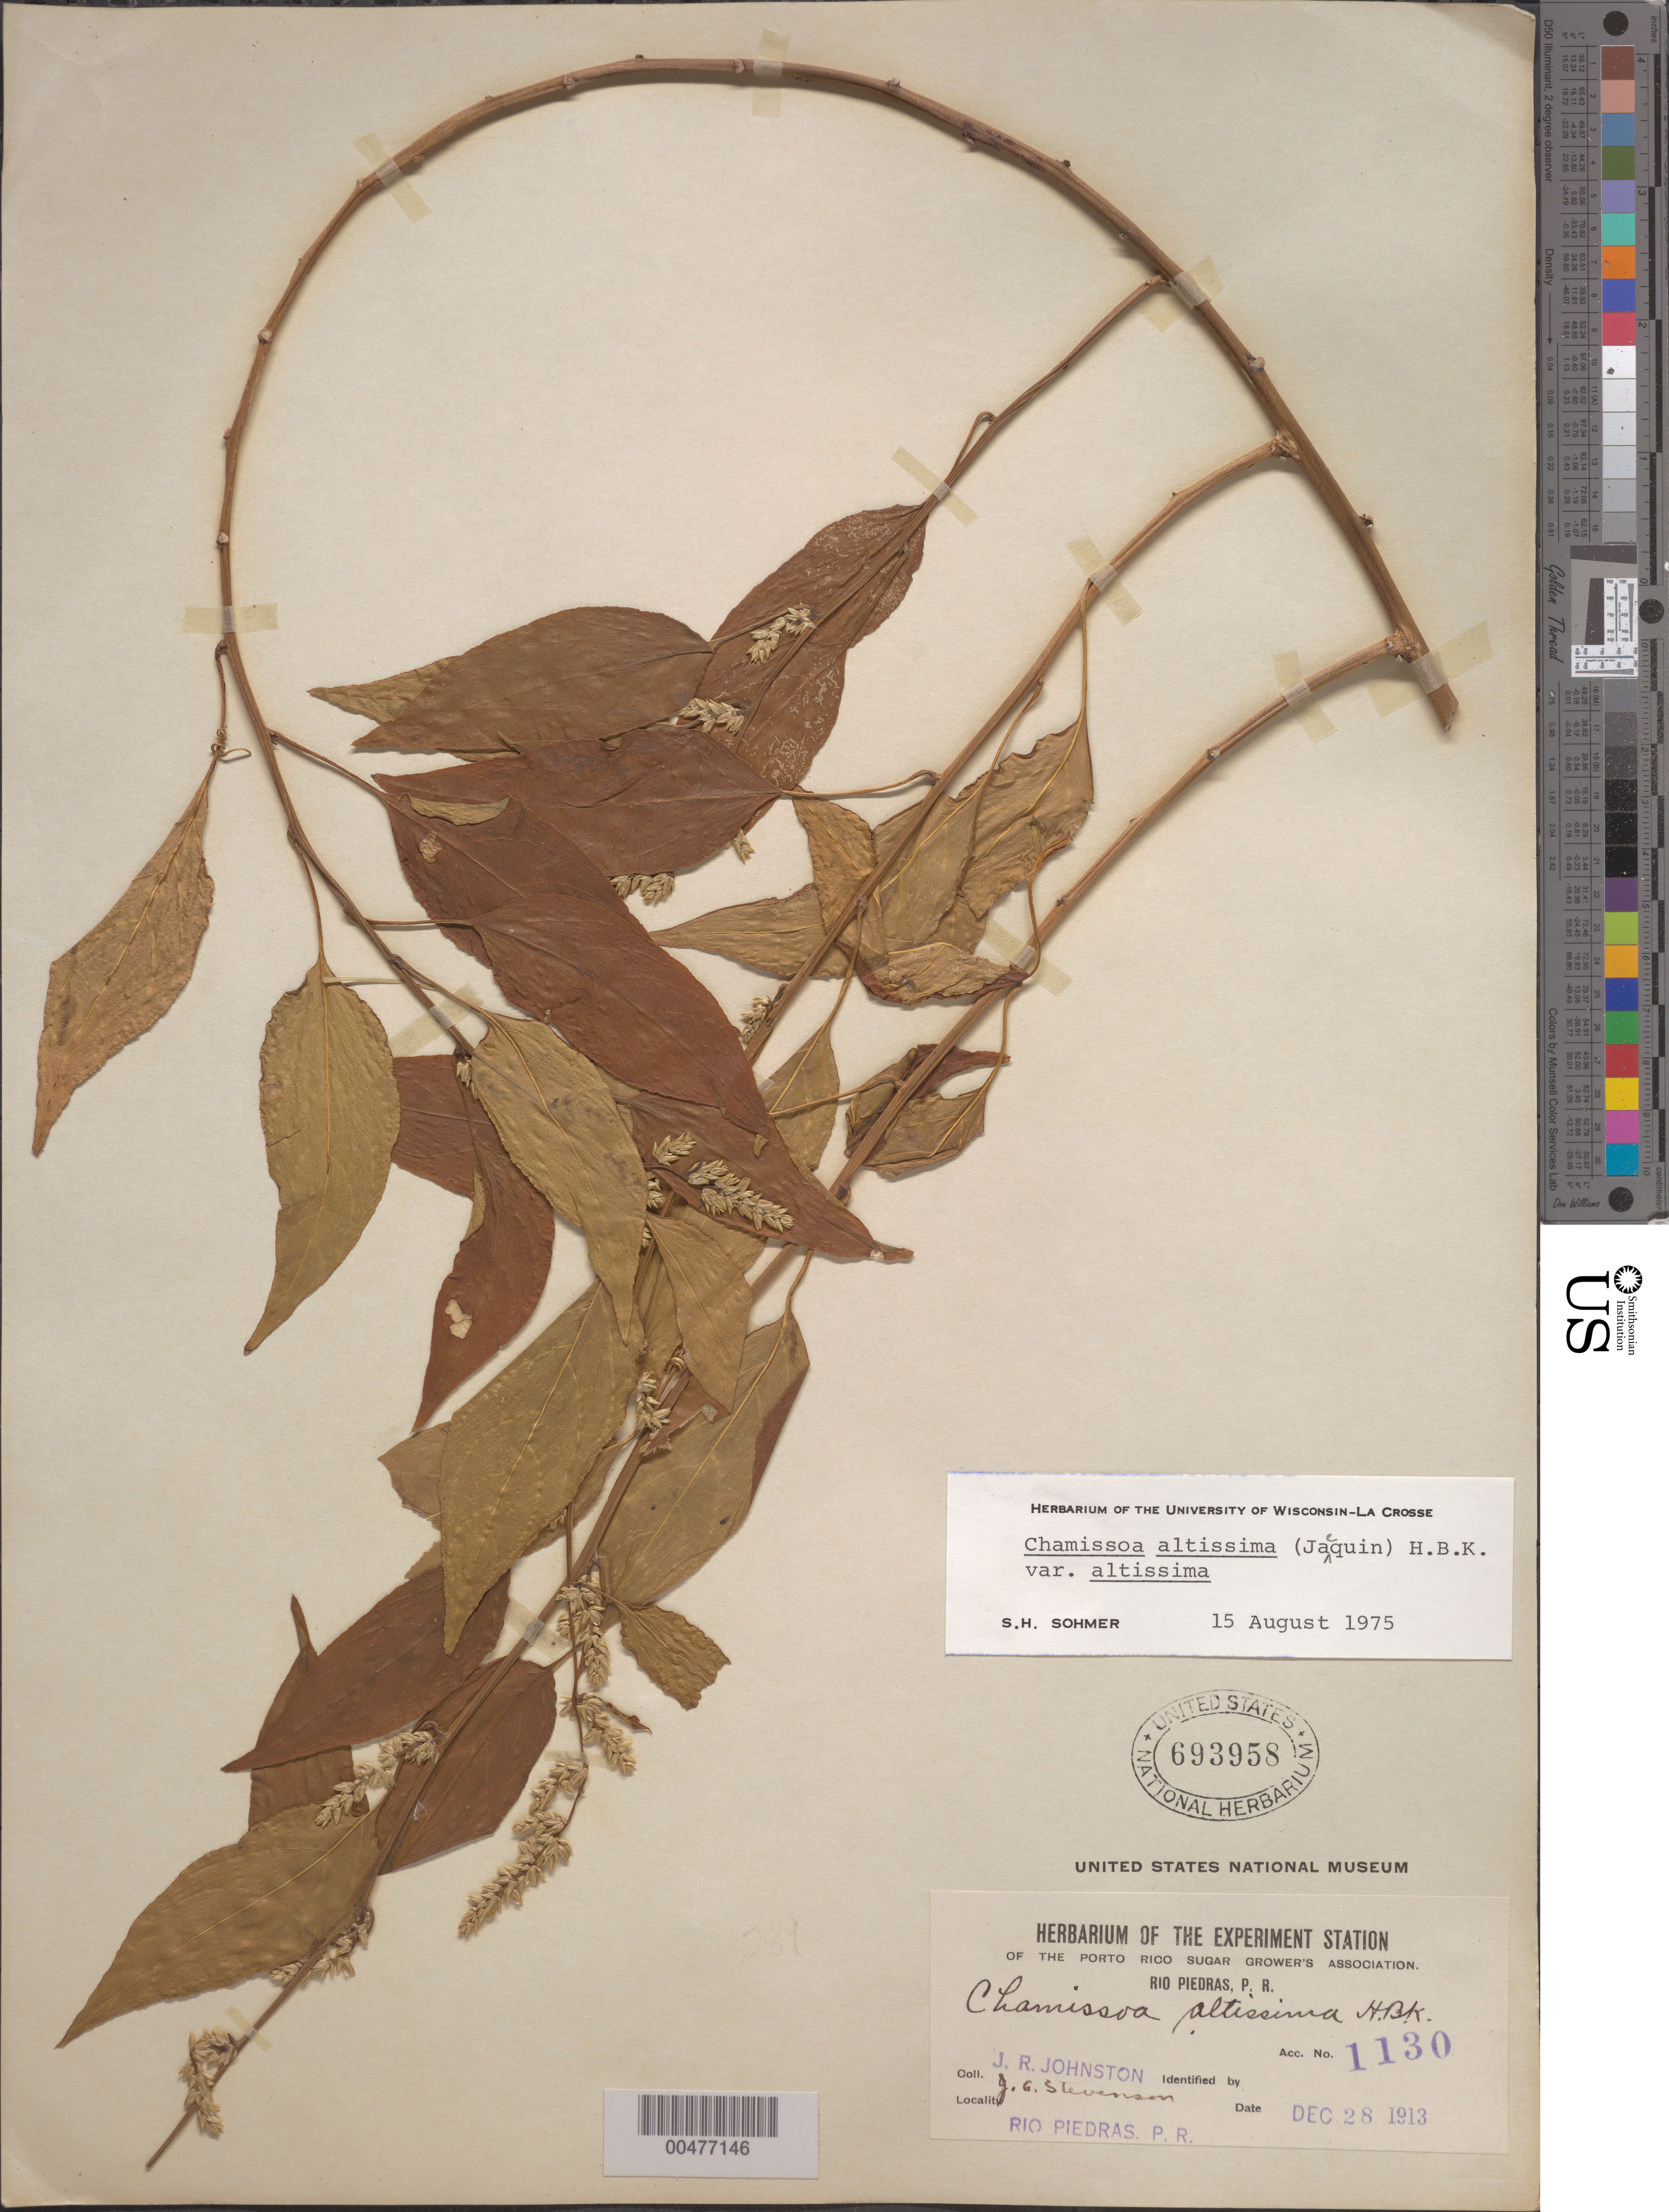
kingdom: Plantae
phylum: Tracheophyta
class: Magnoliopsida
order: Caryophyllales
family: Amaranthaceae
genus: Chamissoa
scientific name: Chamissoa altissima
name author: (Jacq.) Kunth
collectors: J. Johnston & J. Stevenson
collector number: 1130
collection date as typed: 28 Dec 1913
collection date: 1913-12-28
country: Puerto Rico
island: Greater Antilles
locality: Rio Piedras.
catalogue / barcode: US 693958